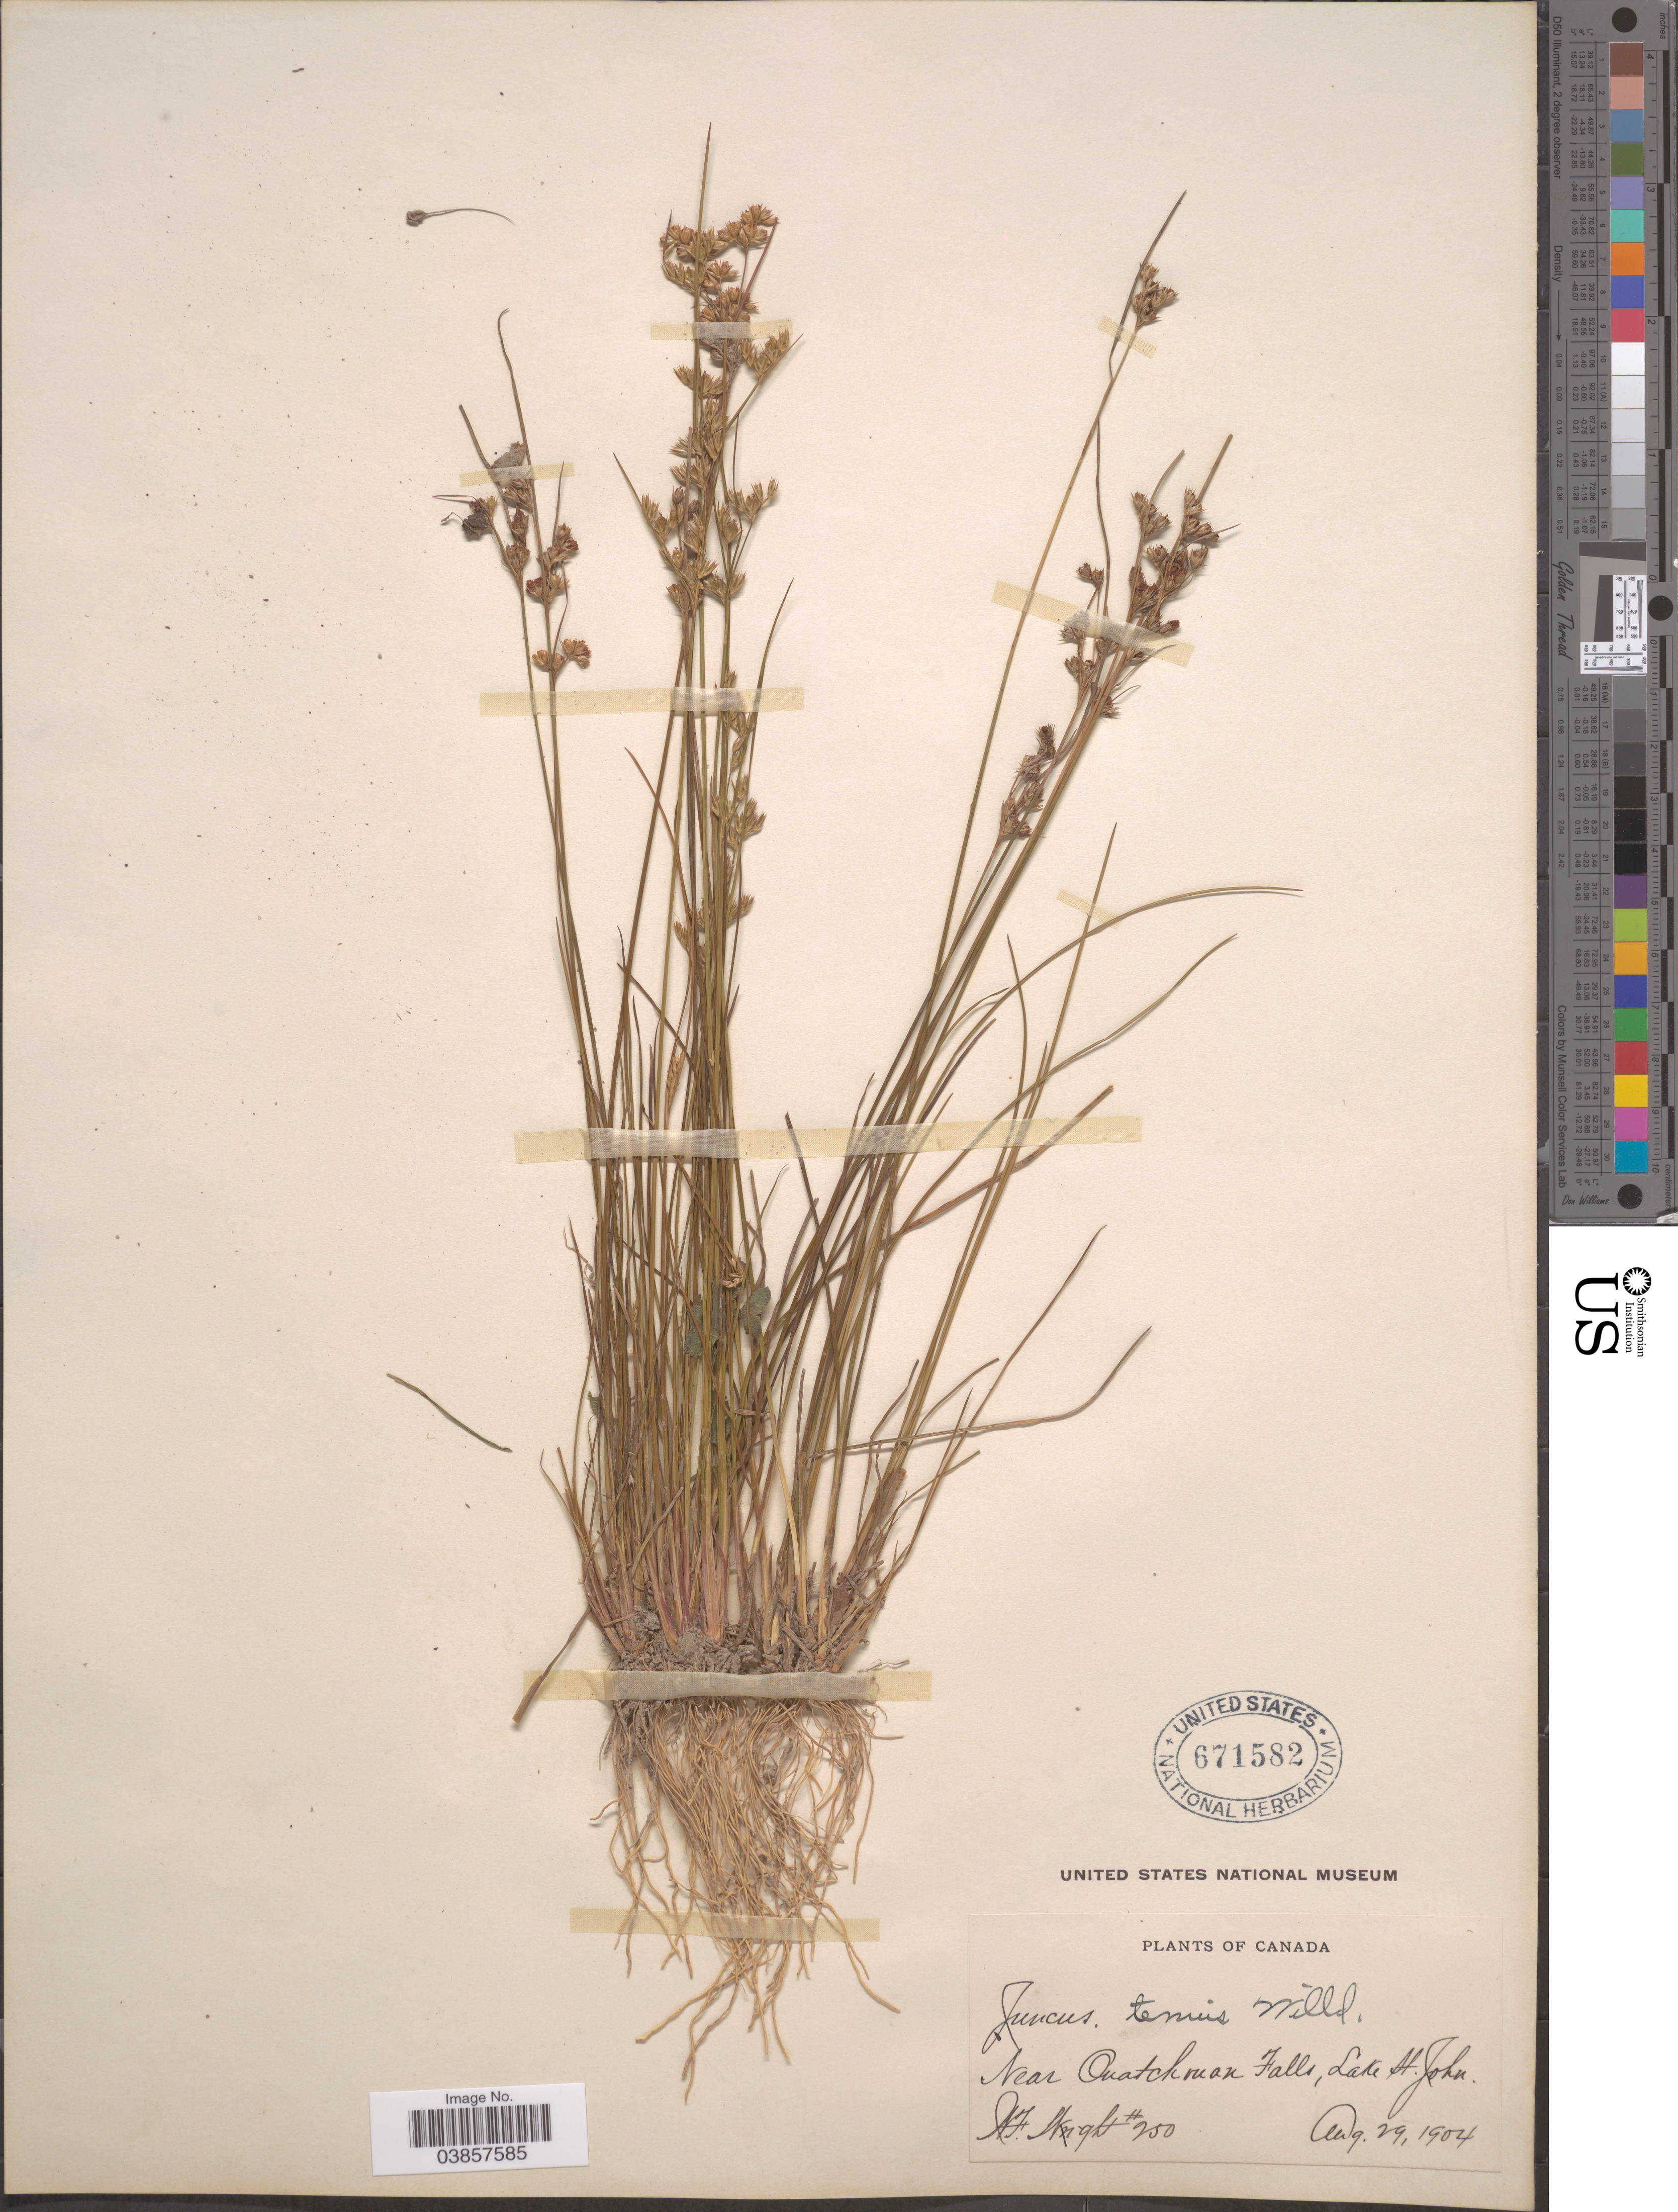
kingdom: Plantae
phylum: Tracheophyta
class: Liliopsida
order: Poales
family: Juncaceae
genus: Juncus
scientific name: Juncus tenuis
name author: Willd.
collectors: W. F. Wright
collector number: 250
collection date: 1904-08-29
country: Canada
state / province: Quebec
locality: Near Ouiatchouan Falls, Lake St. John.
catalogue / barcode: US 671582